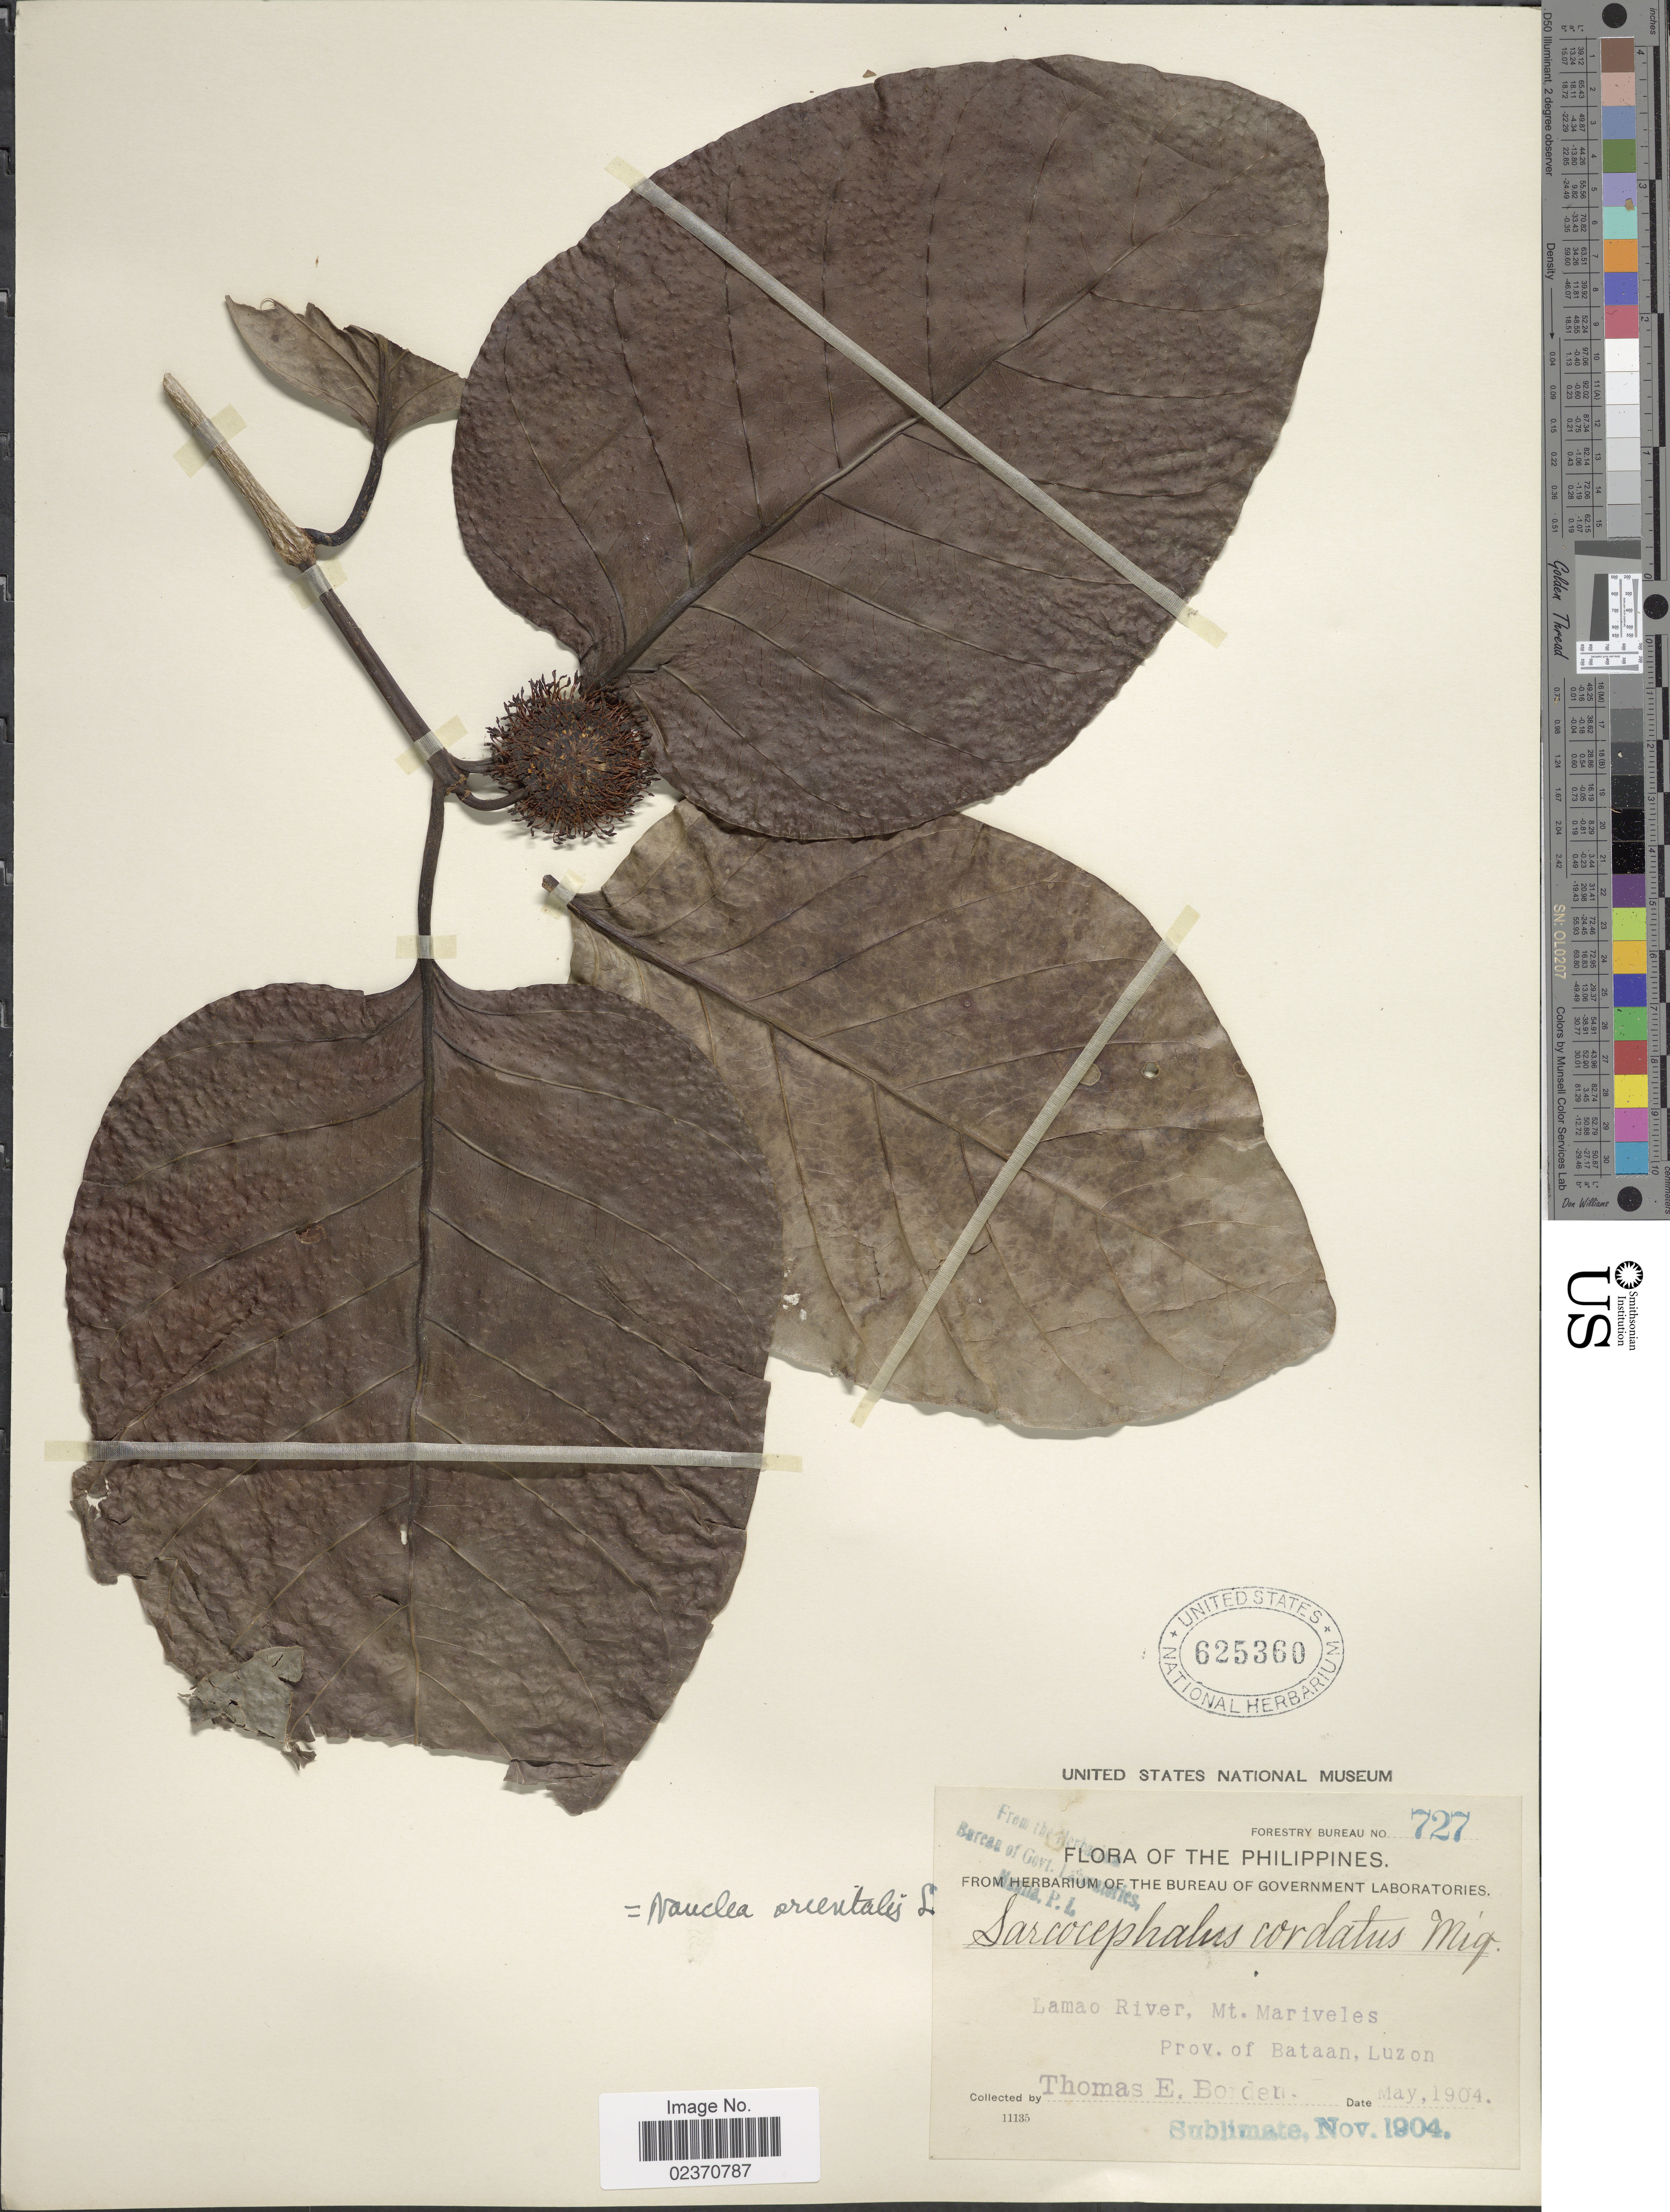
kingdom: Plantae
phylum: Tracheophyta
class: Magnoliopsida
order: Gentianales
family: Rubiaceae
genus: Nauclea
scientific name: Nauclea orientalis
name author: (L.) L.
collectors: T. E. Borden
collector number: Forestry Bureau 727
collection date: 1904-05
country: Philippines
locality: Lamao River, Mt. Mariveles, Prov. of Bataan, Luzon.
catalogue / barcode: US 625360